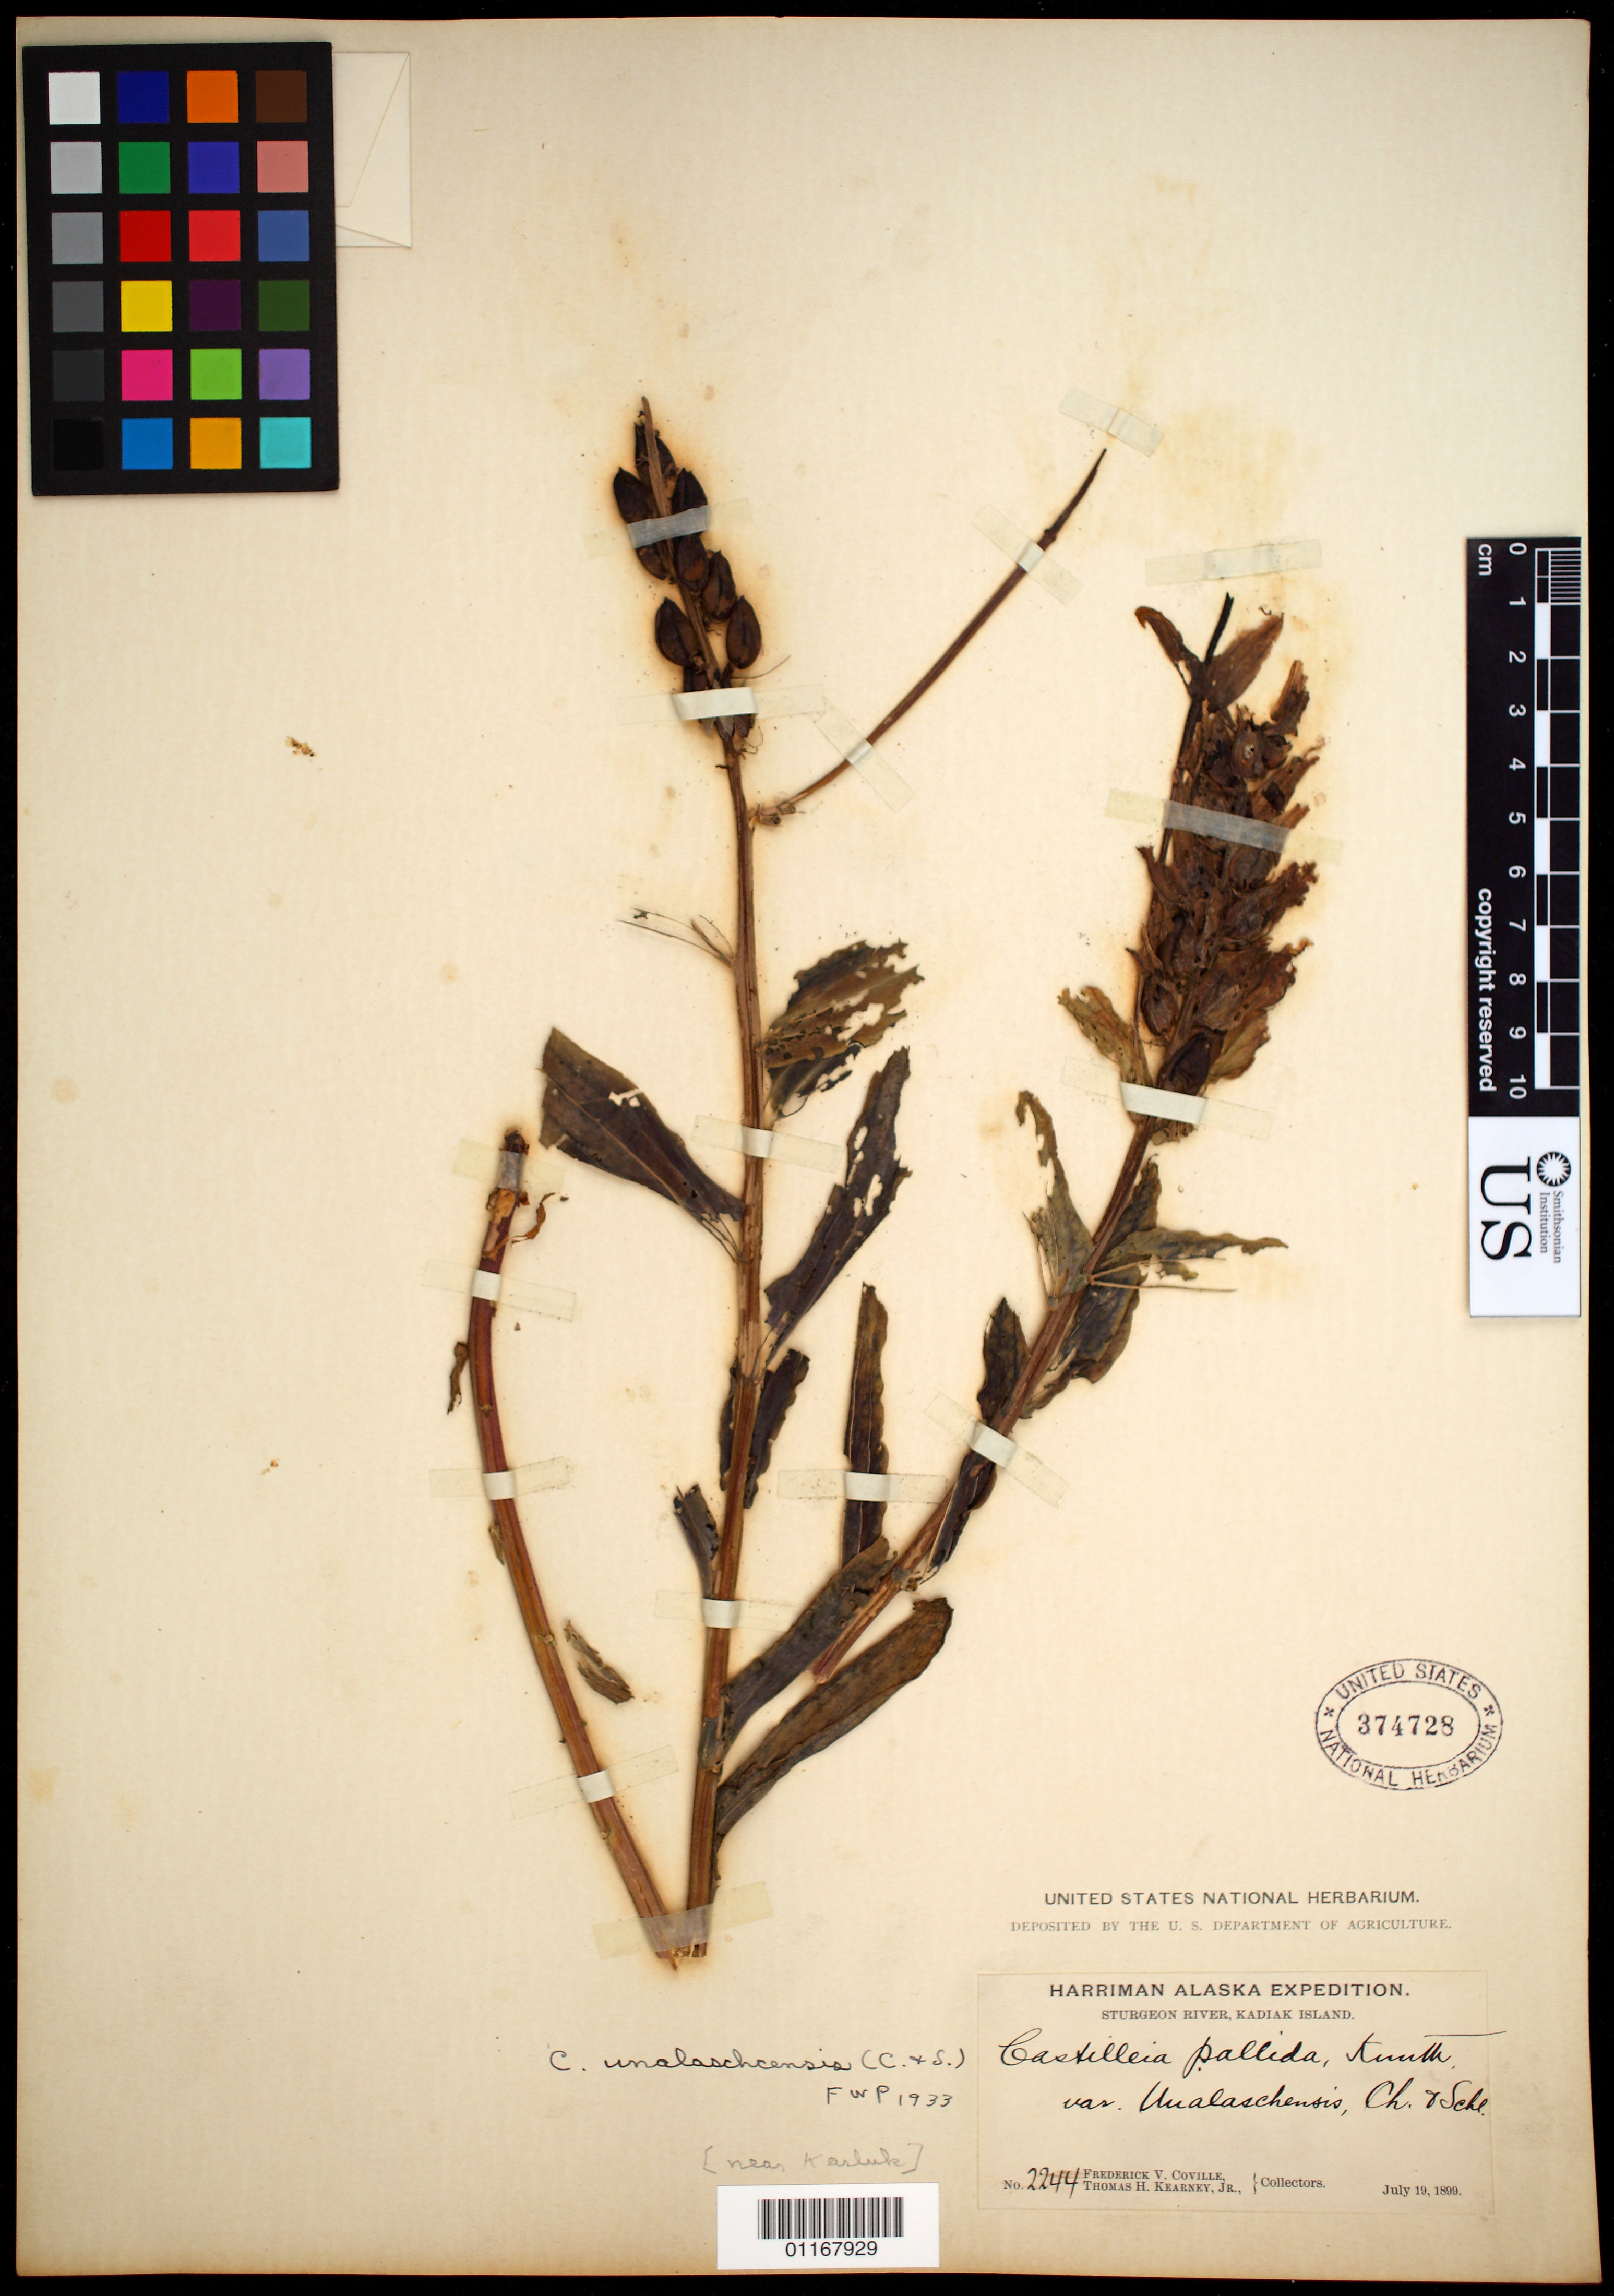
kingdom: Plantae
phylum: Tracheophyta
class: Magnoliopsida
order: Lamiales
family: Orobanchaceae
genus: Castilleja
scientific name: Castilleja unalaschcensis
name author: (Cham. & Schltdl.) Malte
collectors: F. V. Coville & T. H. Kearney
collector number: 2244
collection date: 1899-07-19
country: United States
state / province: Alaska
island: Kodiak Island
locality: Sturgeon Bay, Kodiak Island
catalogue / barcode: US 374728